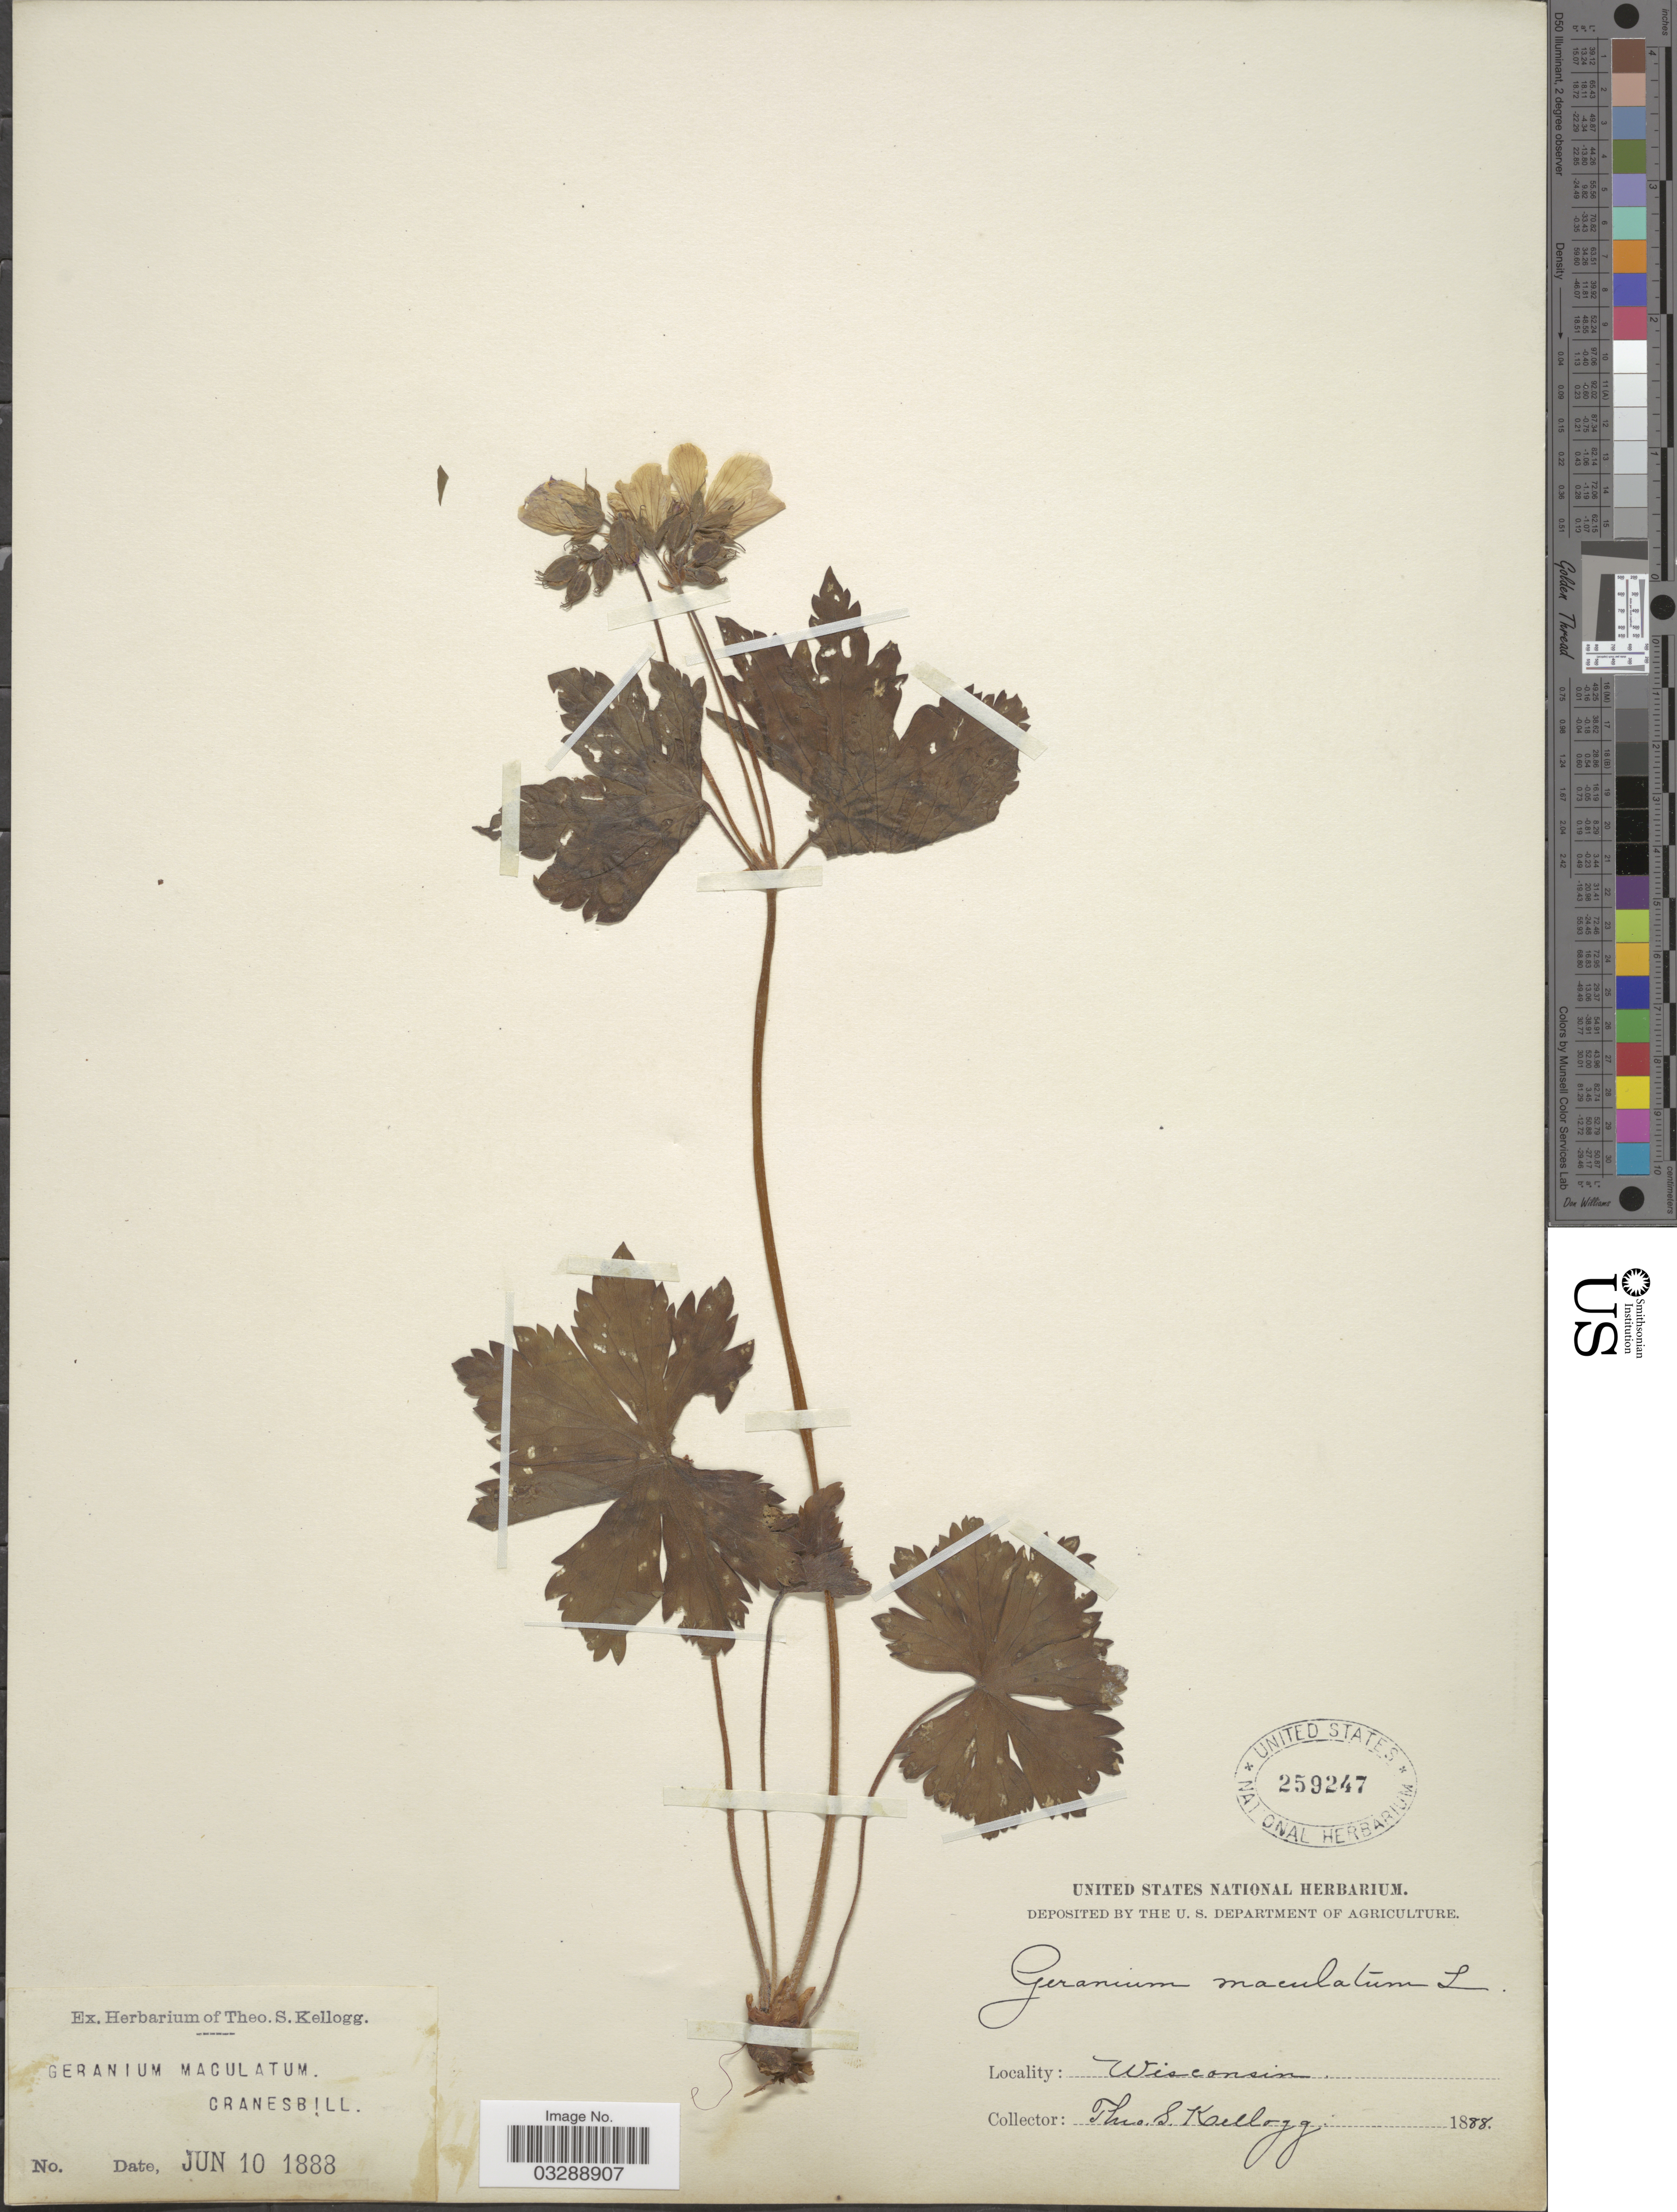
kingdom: Plantae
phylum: Tracheophyta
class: Magnoliopsida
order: Geraniales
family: Geraniaceae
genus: Geranium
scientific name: Geranium maculatum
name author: L.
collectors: T. S. Kellogg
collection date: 1888-06-10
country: United States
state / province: Wisconsin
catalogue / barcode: US 259247